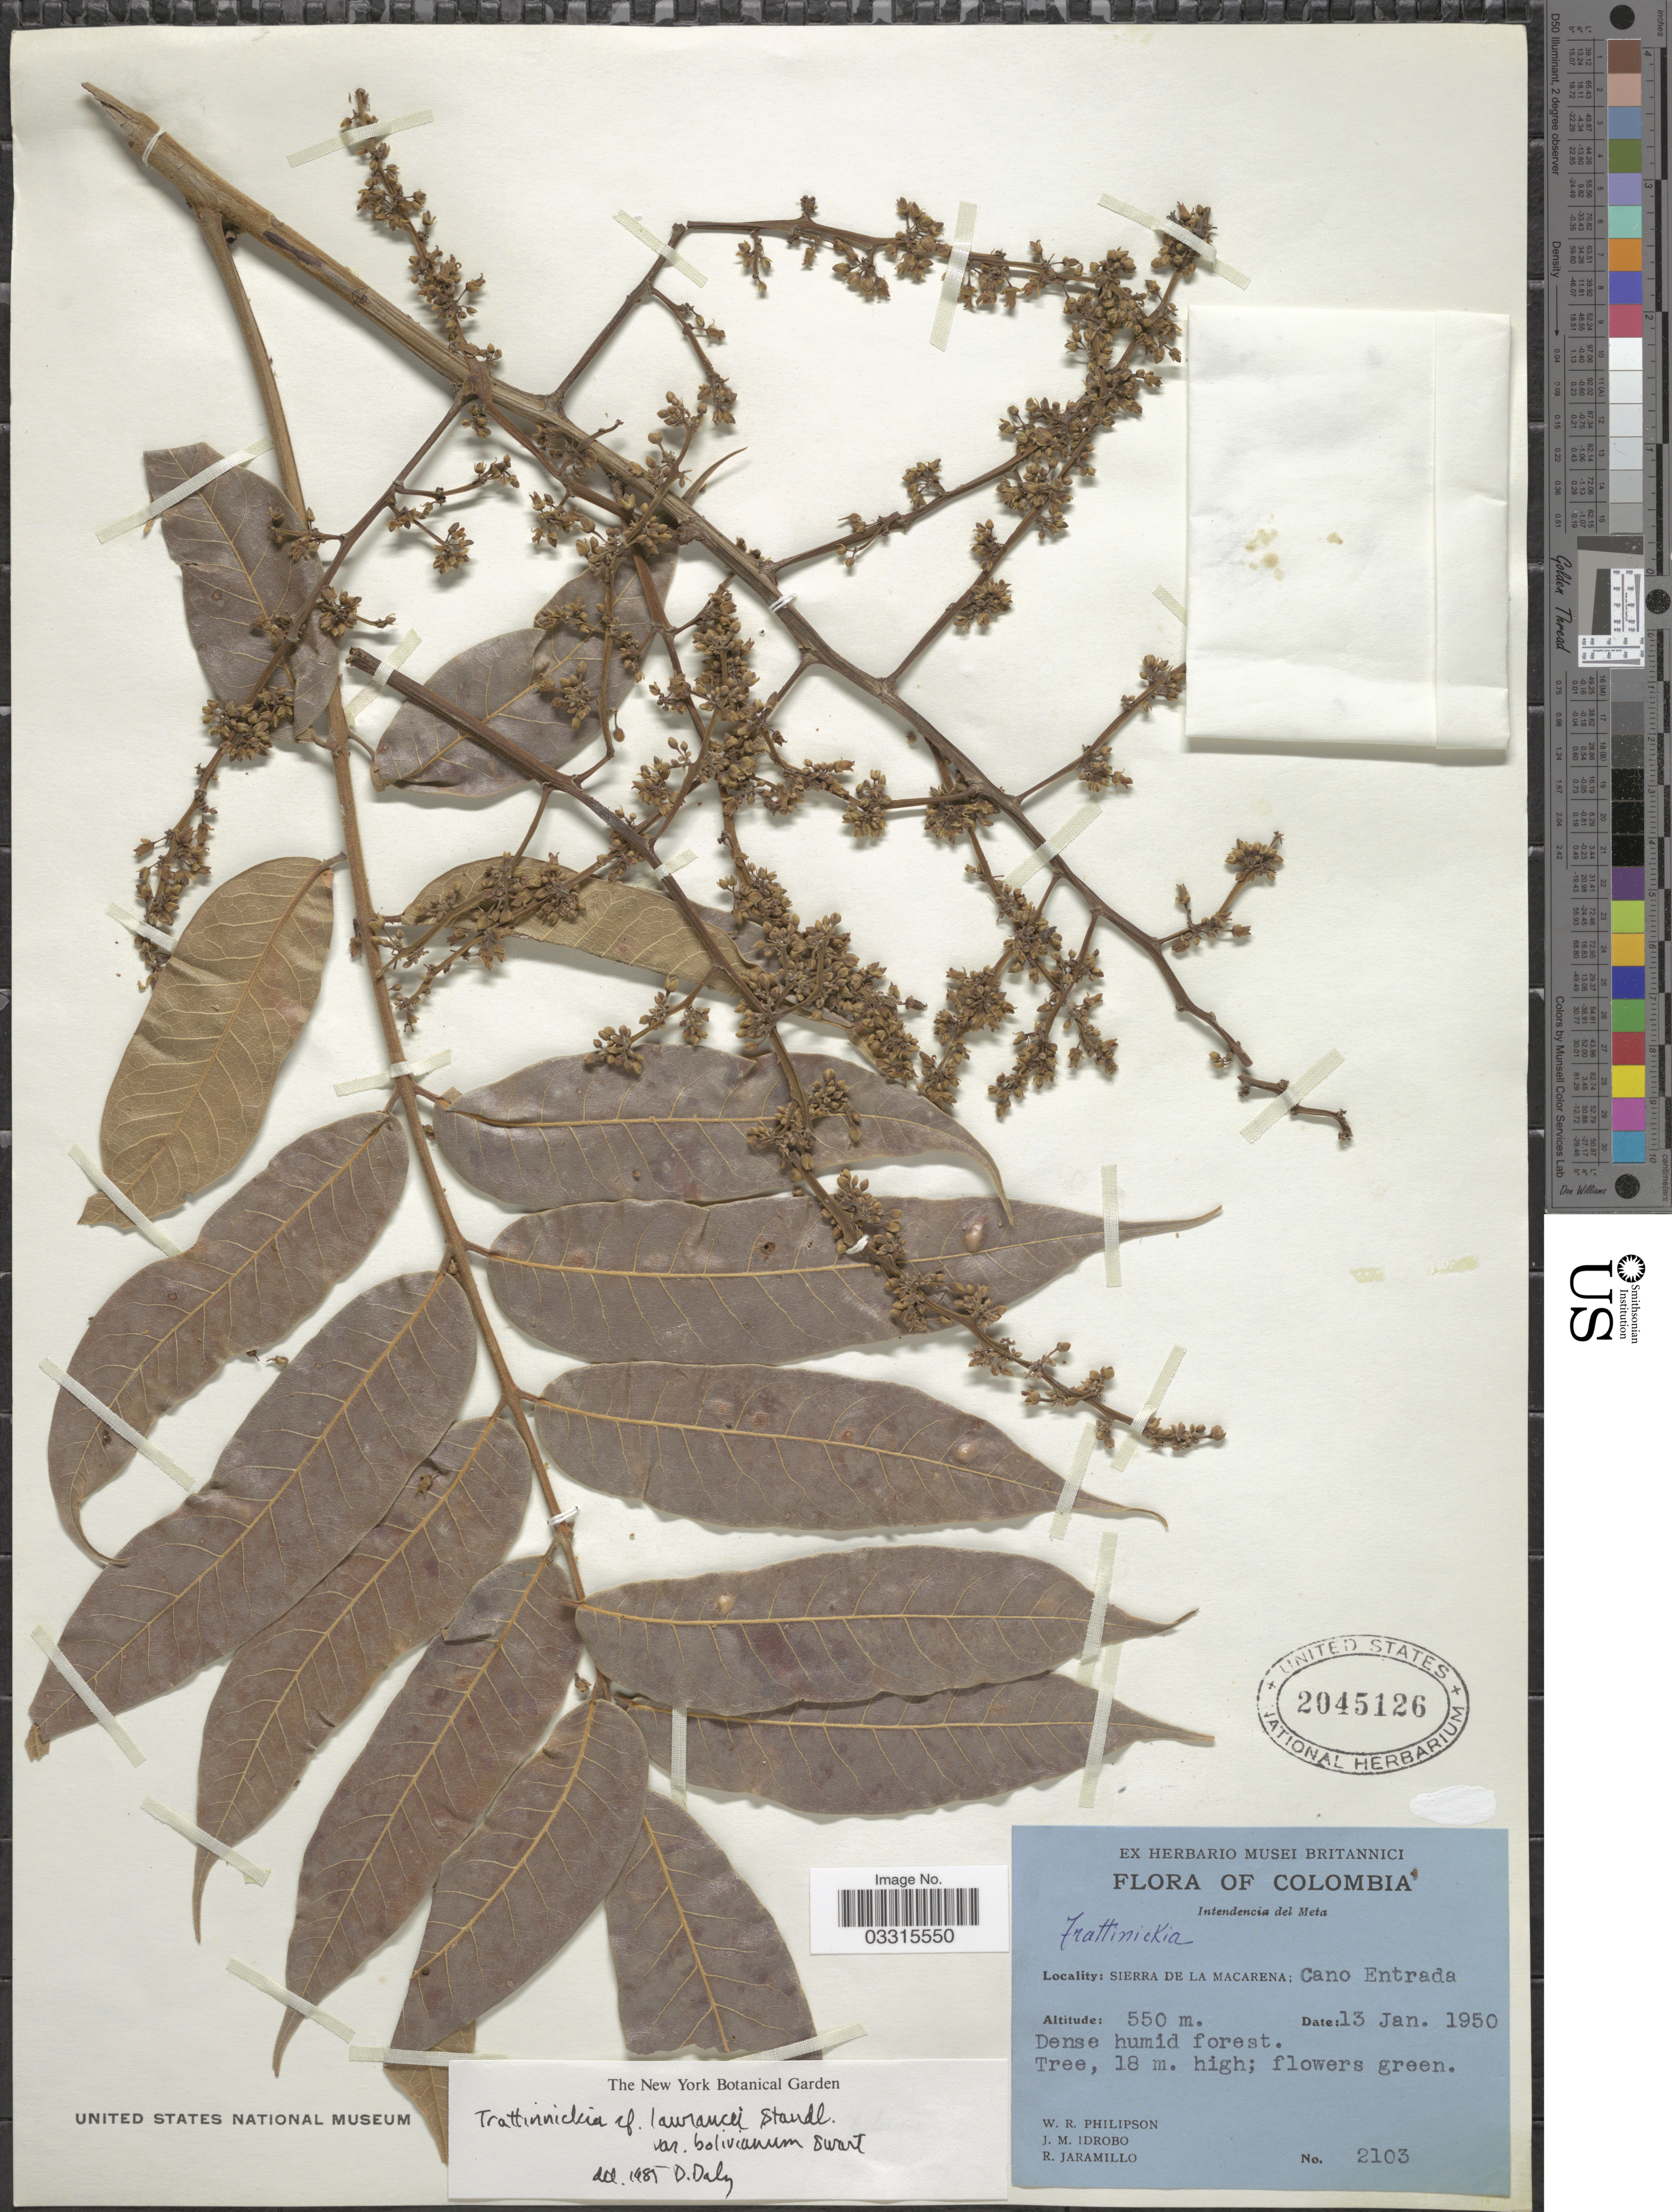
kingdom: Plantae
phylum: Tracheophyta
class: Magnoliopsida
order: Sapindales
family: Burseraceae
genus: Trattinnickia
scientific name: Trattinnickia lawrancei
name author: Standl. ex Swart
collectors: W. R. Philipson, J. M. Idrobo & R. Jaramillo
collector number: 2103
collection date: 1950-01-13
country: Colombia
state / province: Meta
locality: Intendencia del Meta. Sierra de La Macarena: Cano Entrada.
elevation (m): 550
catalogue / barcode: US 2045126